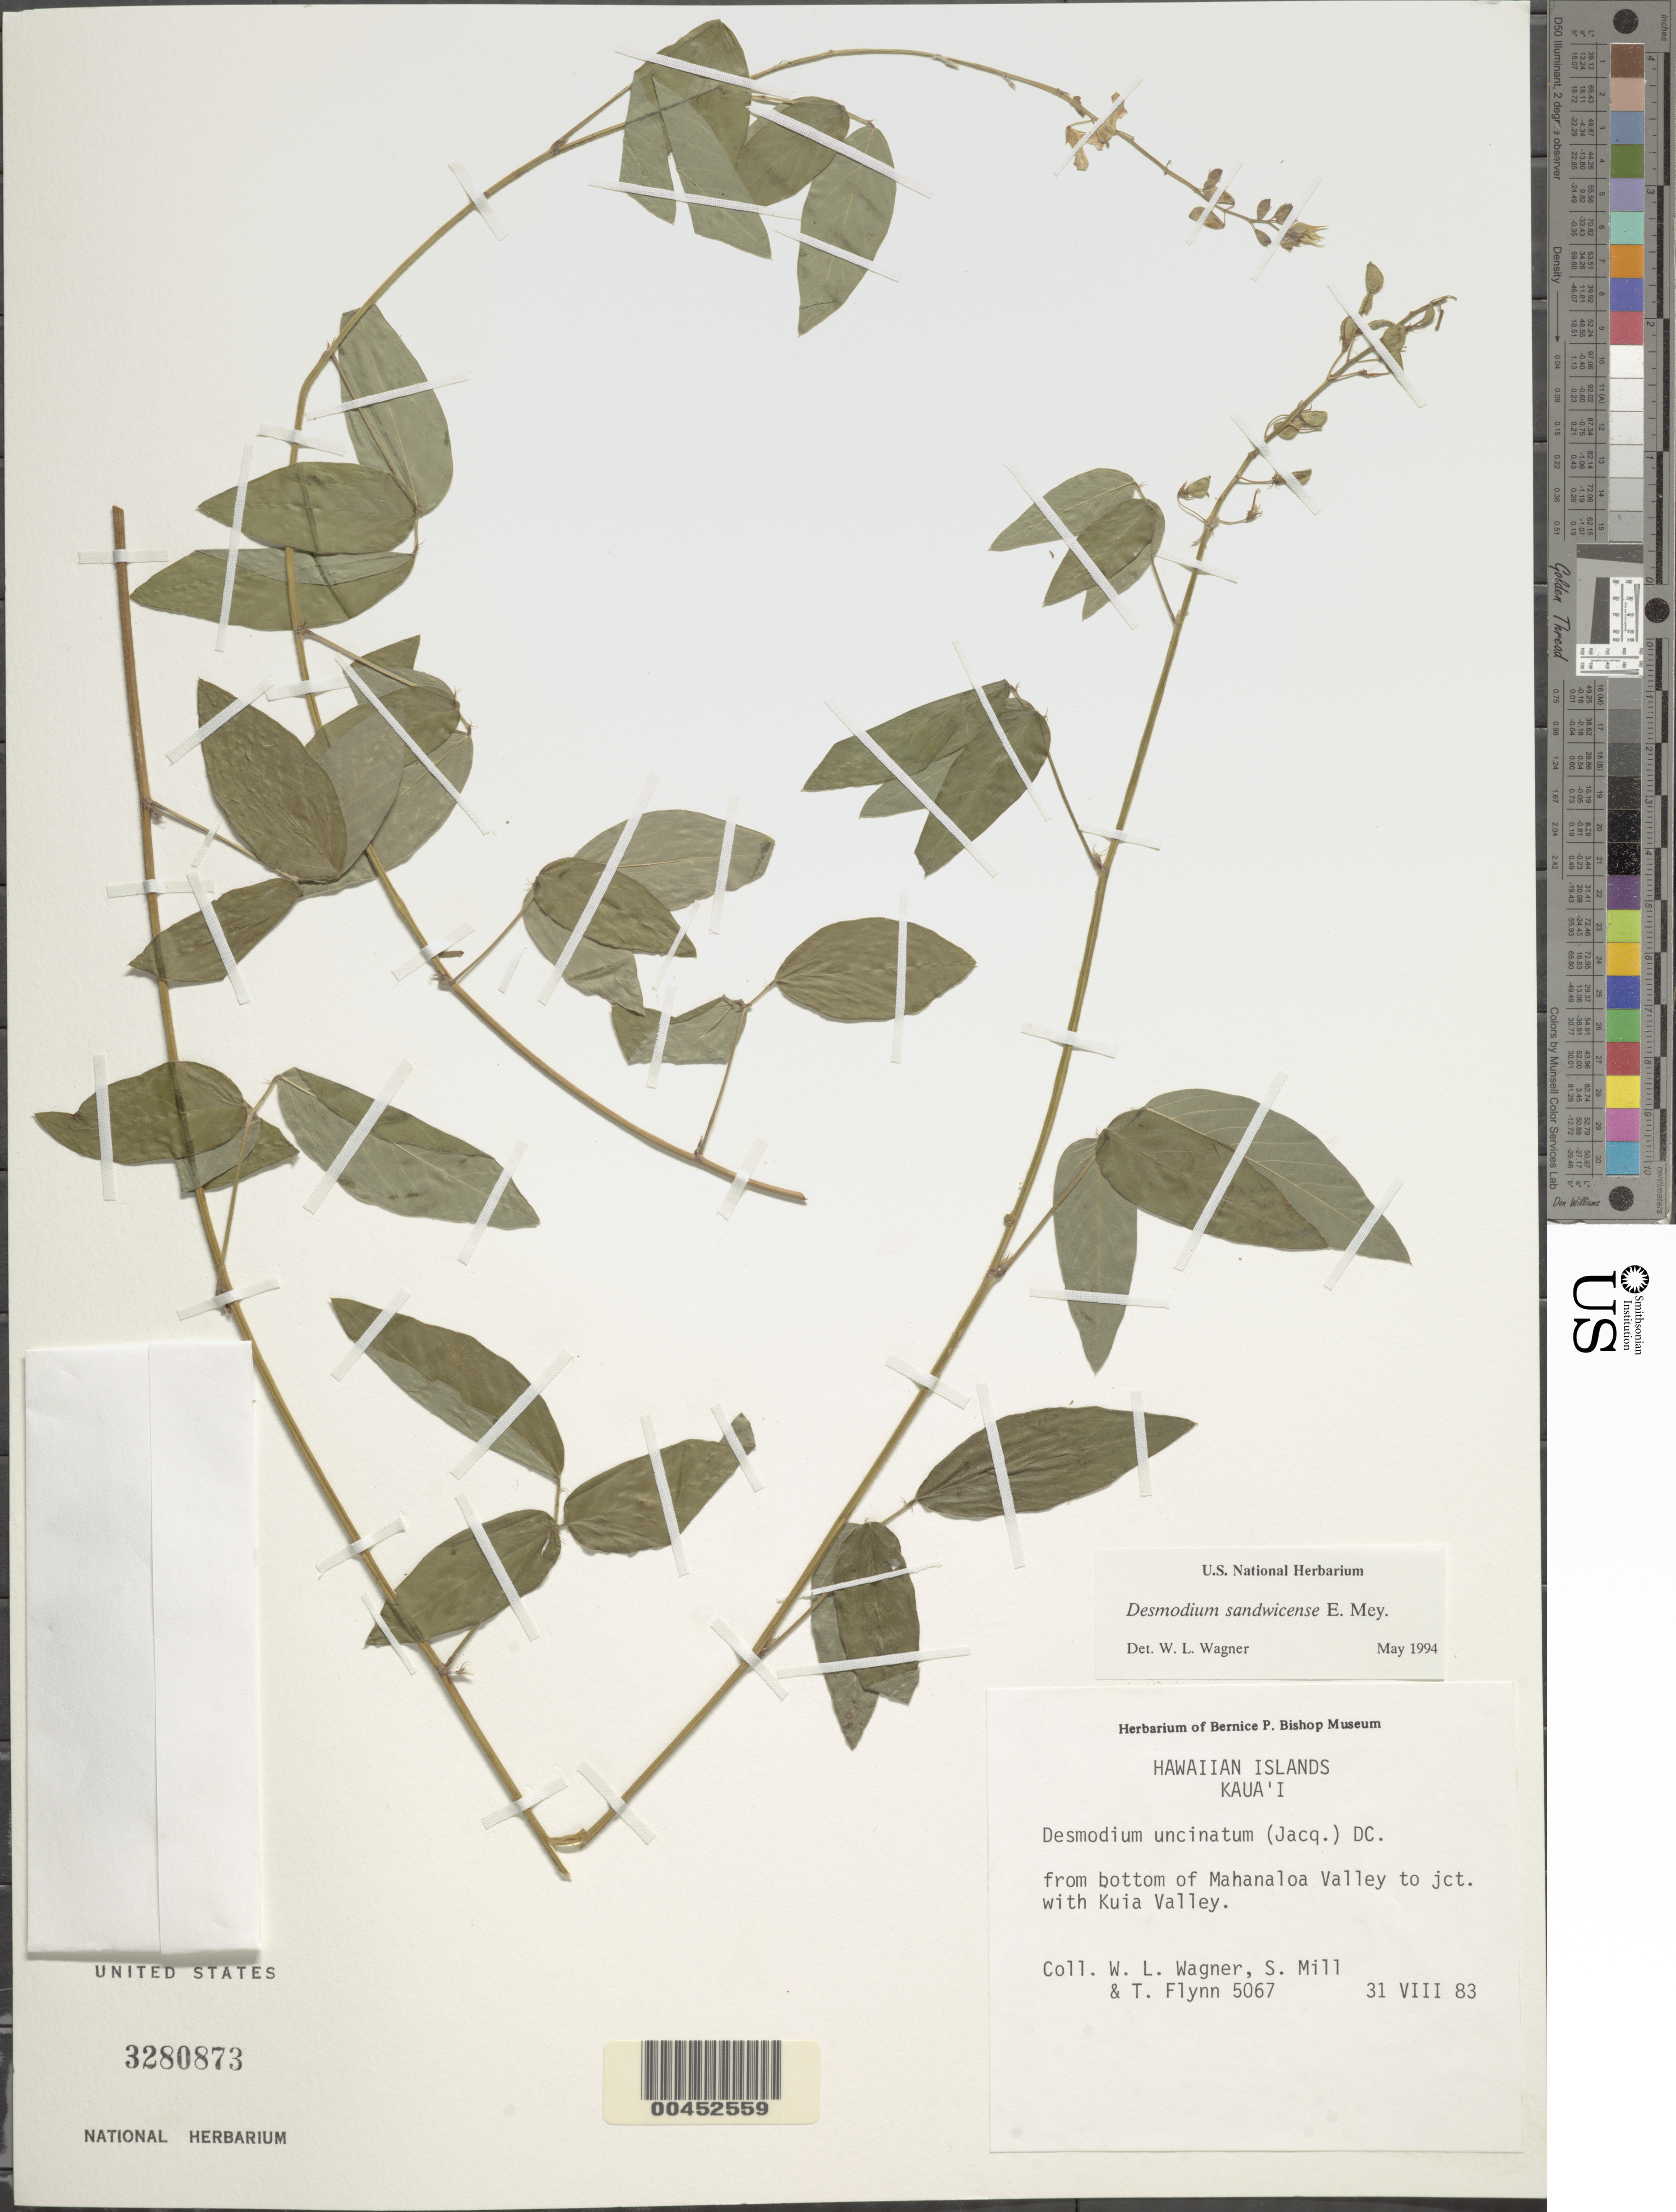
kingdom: Plantae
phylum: Tracheophyta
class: Magnoliopsida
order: Fabales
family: Fabaceae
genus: Desmodium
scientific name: Desmodium uncinatum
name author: (Jacq.) DC.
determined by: Wagner, W. L., (BOT), Smithsonian Institution - National Museum of Natural History (UNITED STATES)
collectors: W. L. Wagner, S. W. Miller & T. W. Flynn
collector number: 5067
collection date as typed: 31 Aug 1983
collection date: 1983-08-31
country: United States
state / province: Hawaii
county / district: Kauai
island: Kaua'i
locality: From bottom of Mahanaloa Valley to junction with Kuia Valley.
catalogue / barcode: US 3280873